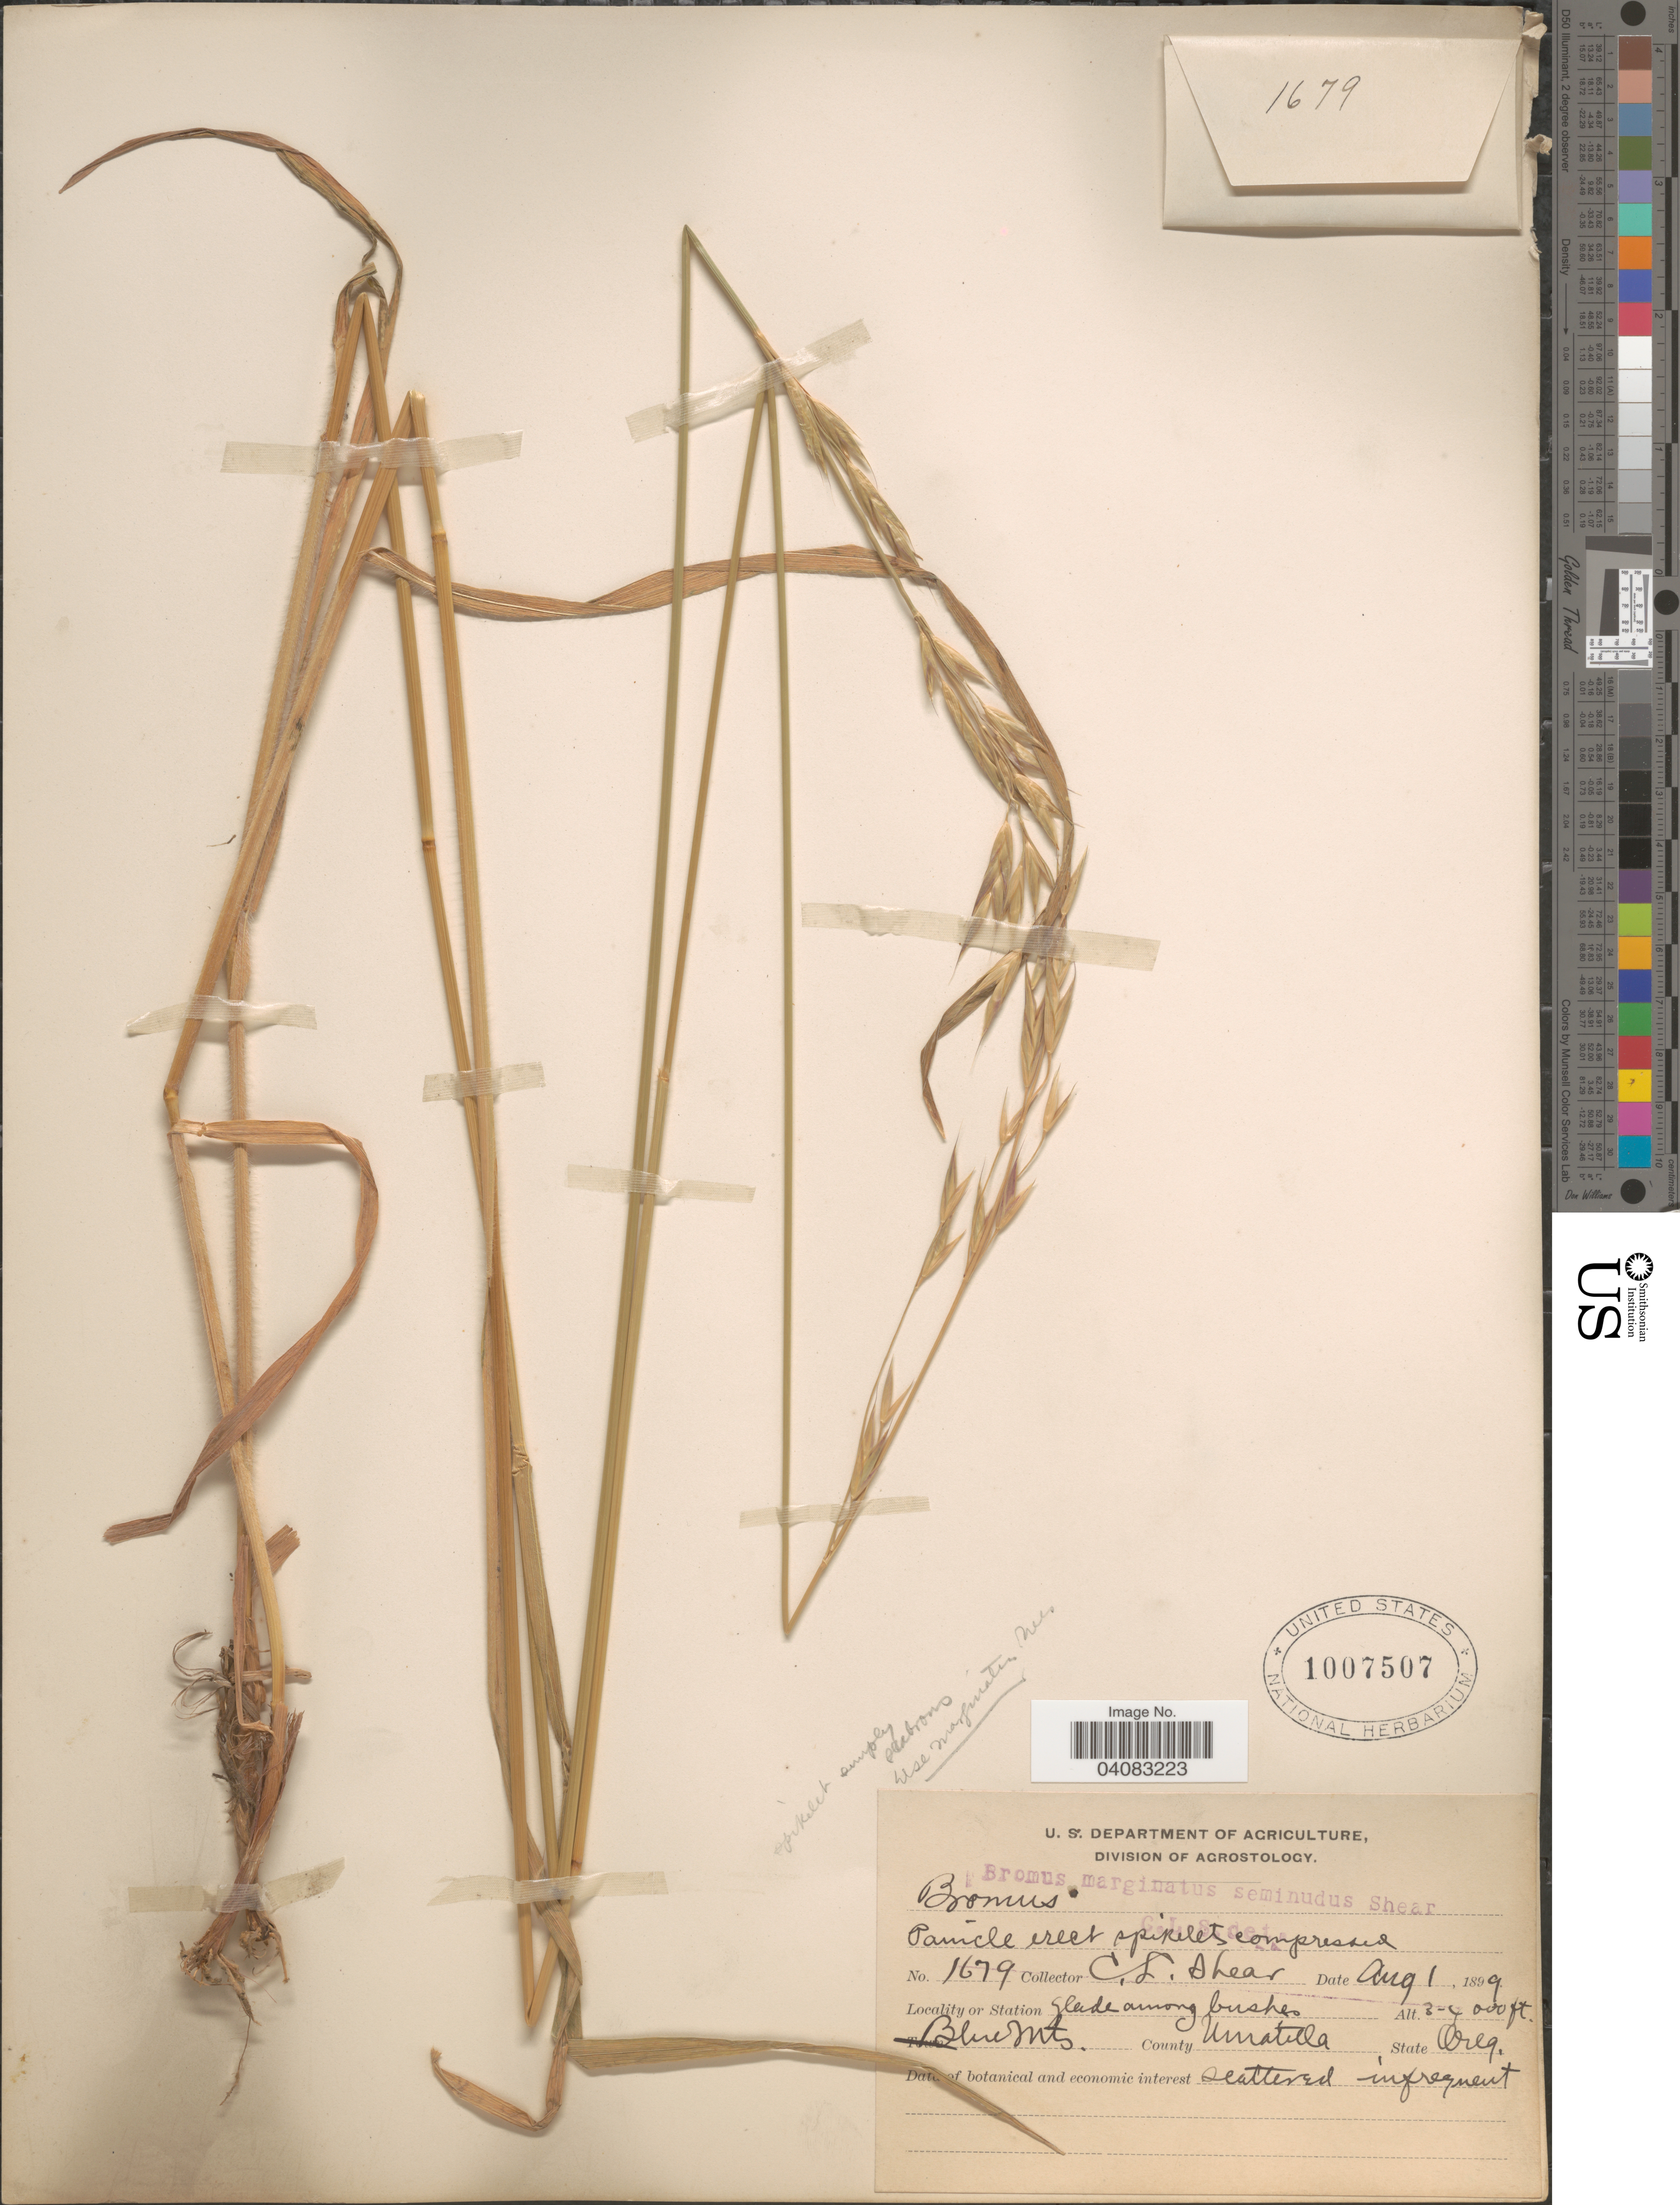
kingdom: Plantae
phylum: Tracheophyta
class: Liliopsida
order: Poales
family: Poaceae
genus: Bromus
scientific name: Bromus marginatus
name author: Nees ex Steud.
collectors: C. L. Shear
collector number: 1679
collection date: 1899-08-01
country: United States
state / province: Oregon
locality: Glade among bushes. Blue Mts. County Umatilla.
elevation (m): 914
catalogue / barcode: US 1007507